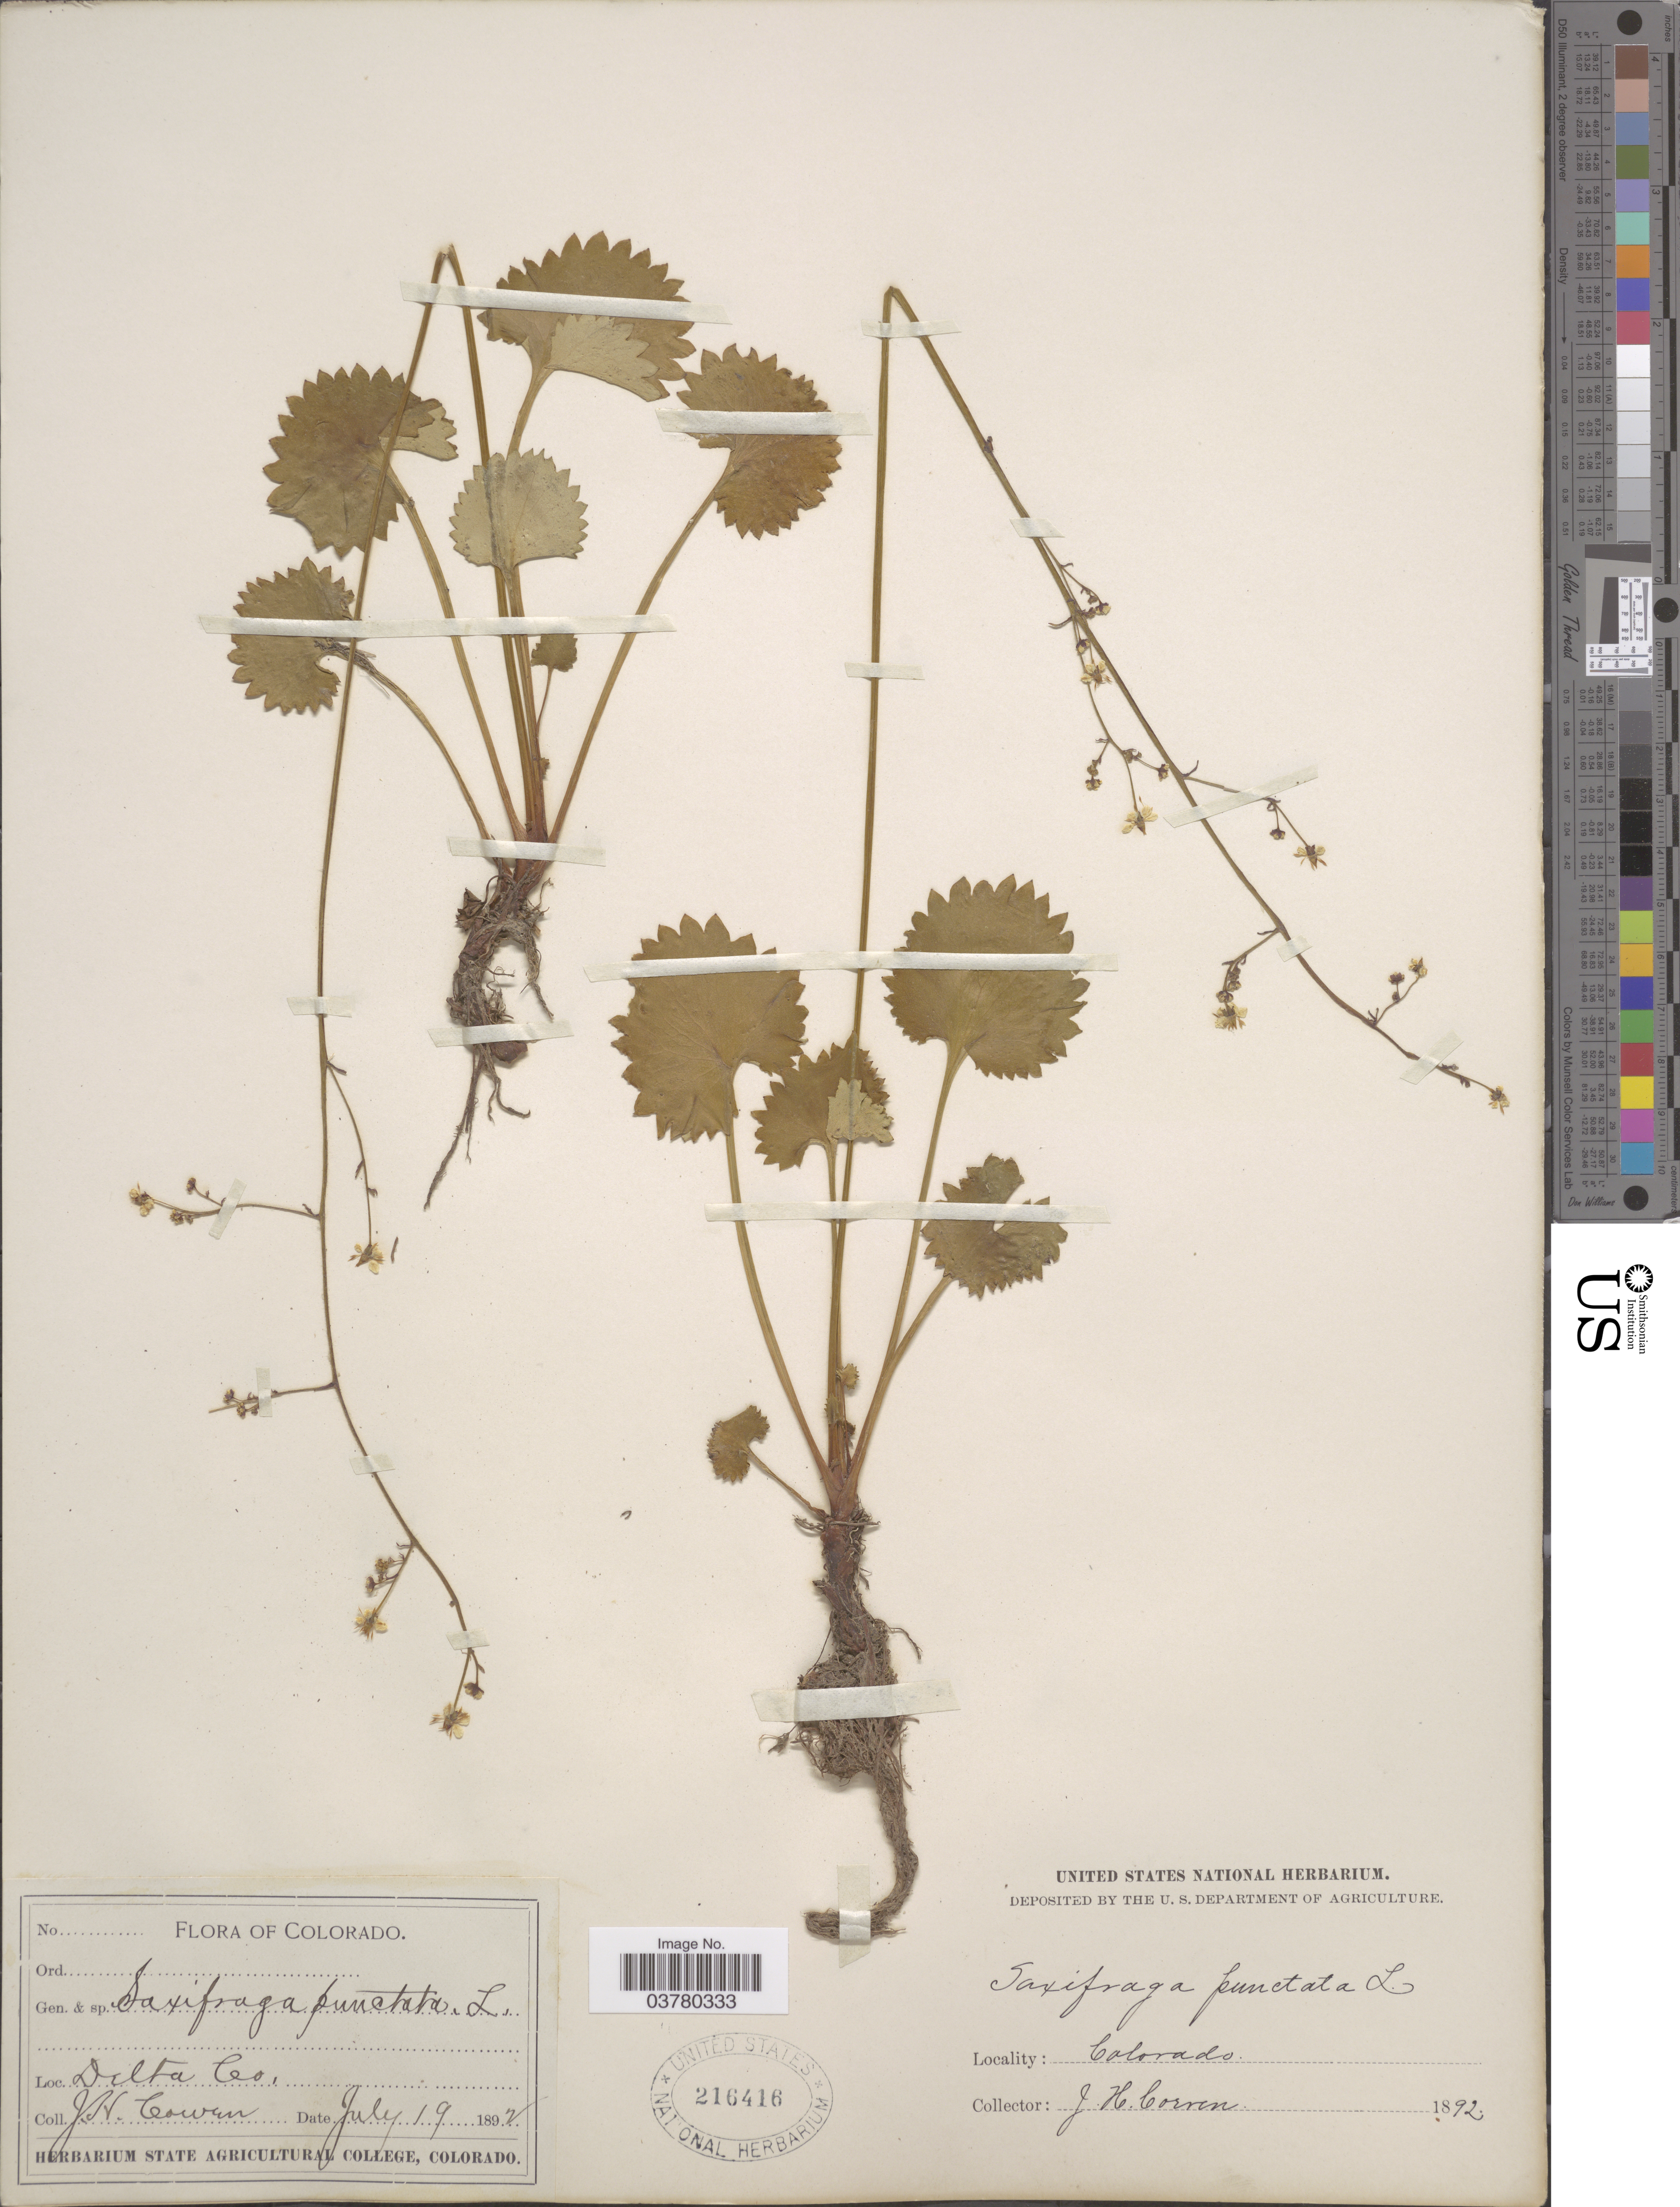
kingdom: Plantae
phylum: Tracheophyta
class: Magnoliopsida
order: Saxifragales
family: Saxifragaceae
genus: Micranthes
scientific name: Micranthes odontoloma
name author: (Piper) A. Heller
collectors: J. H. Cowen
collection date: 1892-07-19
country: United States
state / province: Colorado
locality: Delta Co.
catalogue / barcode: US 216416